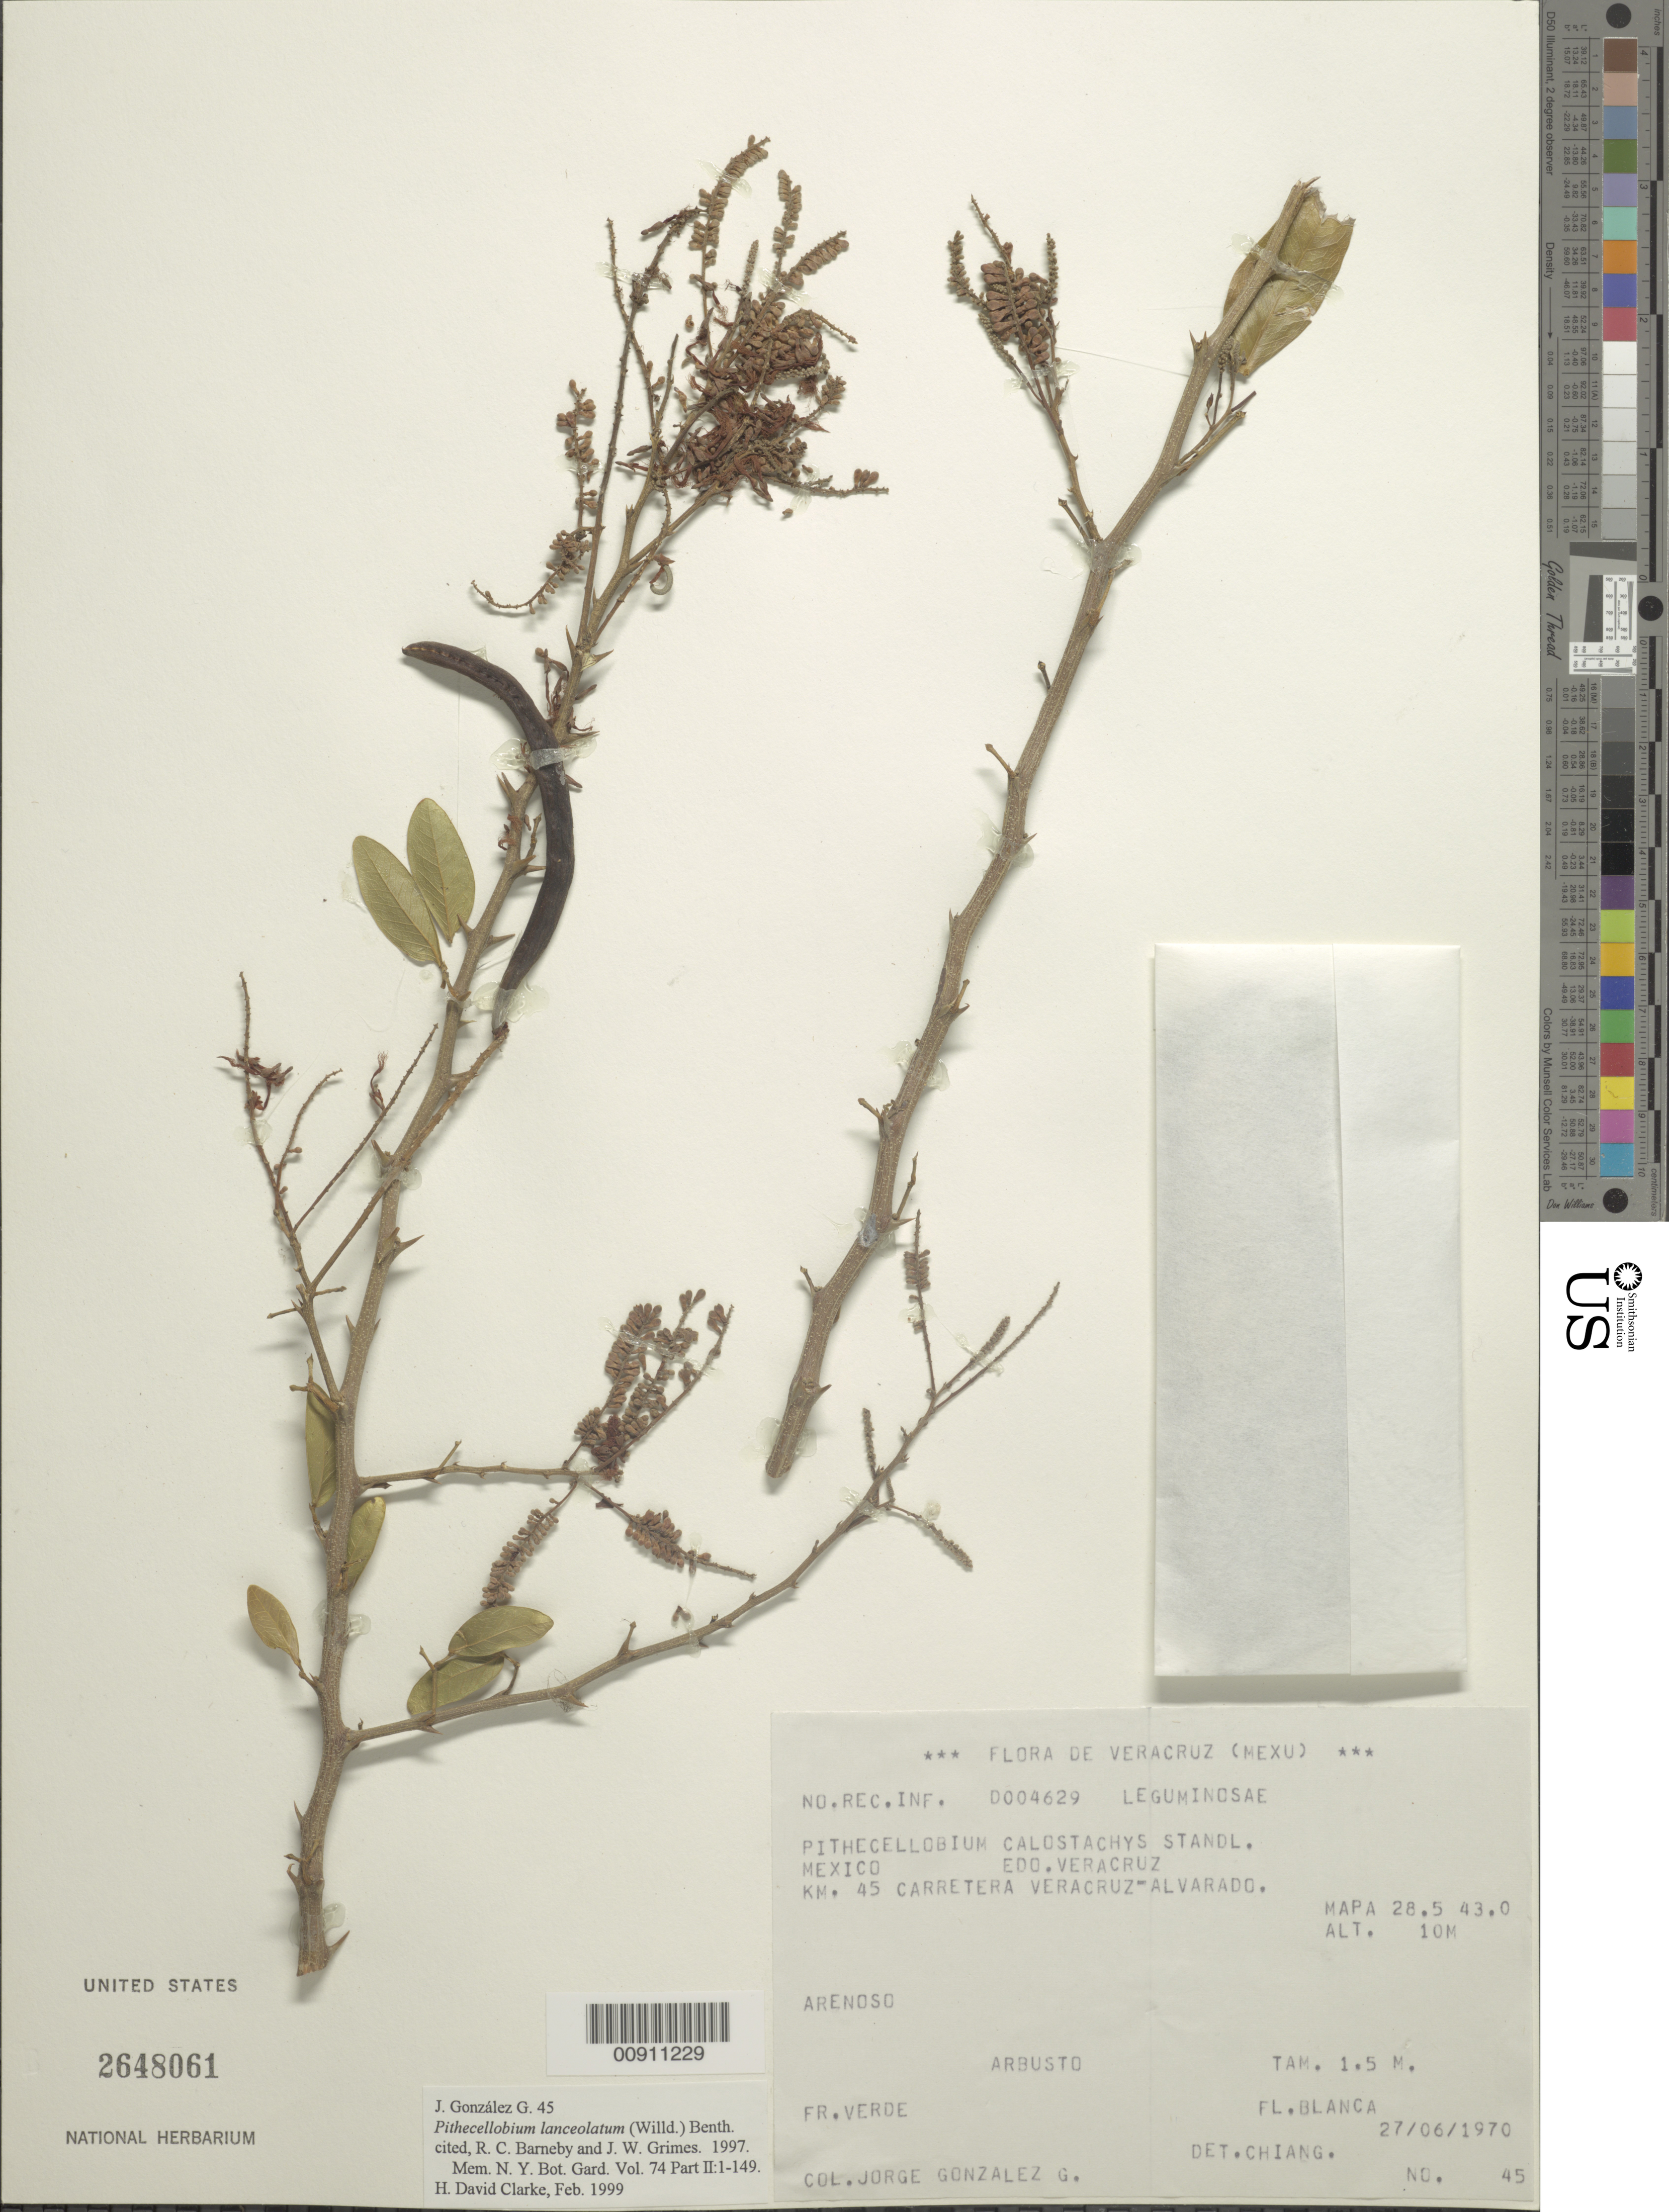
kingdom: Plantae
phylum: Tracheophyta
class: Magnoliopsida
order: Fabales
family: Fabaceae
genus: Pithecellobium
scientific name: Pithecellobium lanceolatum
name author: (Humb. & Bonpl. ex Willd.) Benth.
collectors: J. G. Gonzalez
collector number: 45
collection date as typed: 27 Jun 1970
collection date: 1970-06-27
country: Mexico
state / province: Veracruz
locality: Km. 45 carretera Veracruz-Alvarado. Mapa 28.5 43.0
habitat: Arenoso.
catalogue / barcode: US 2648061